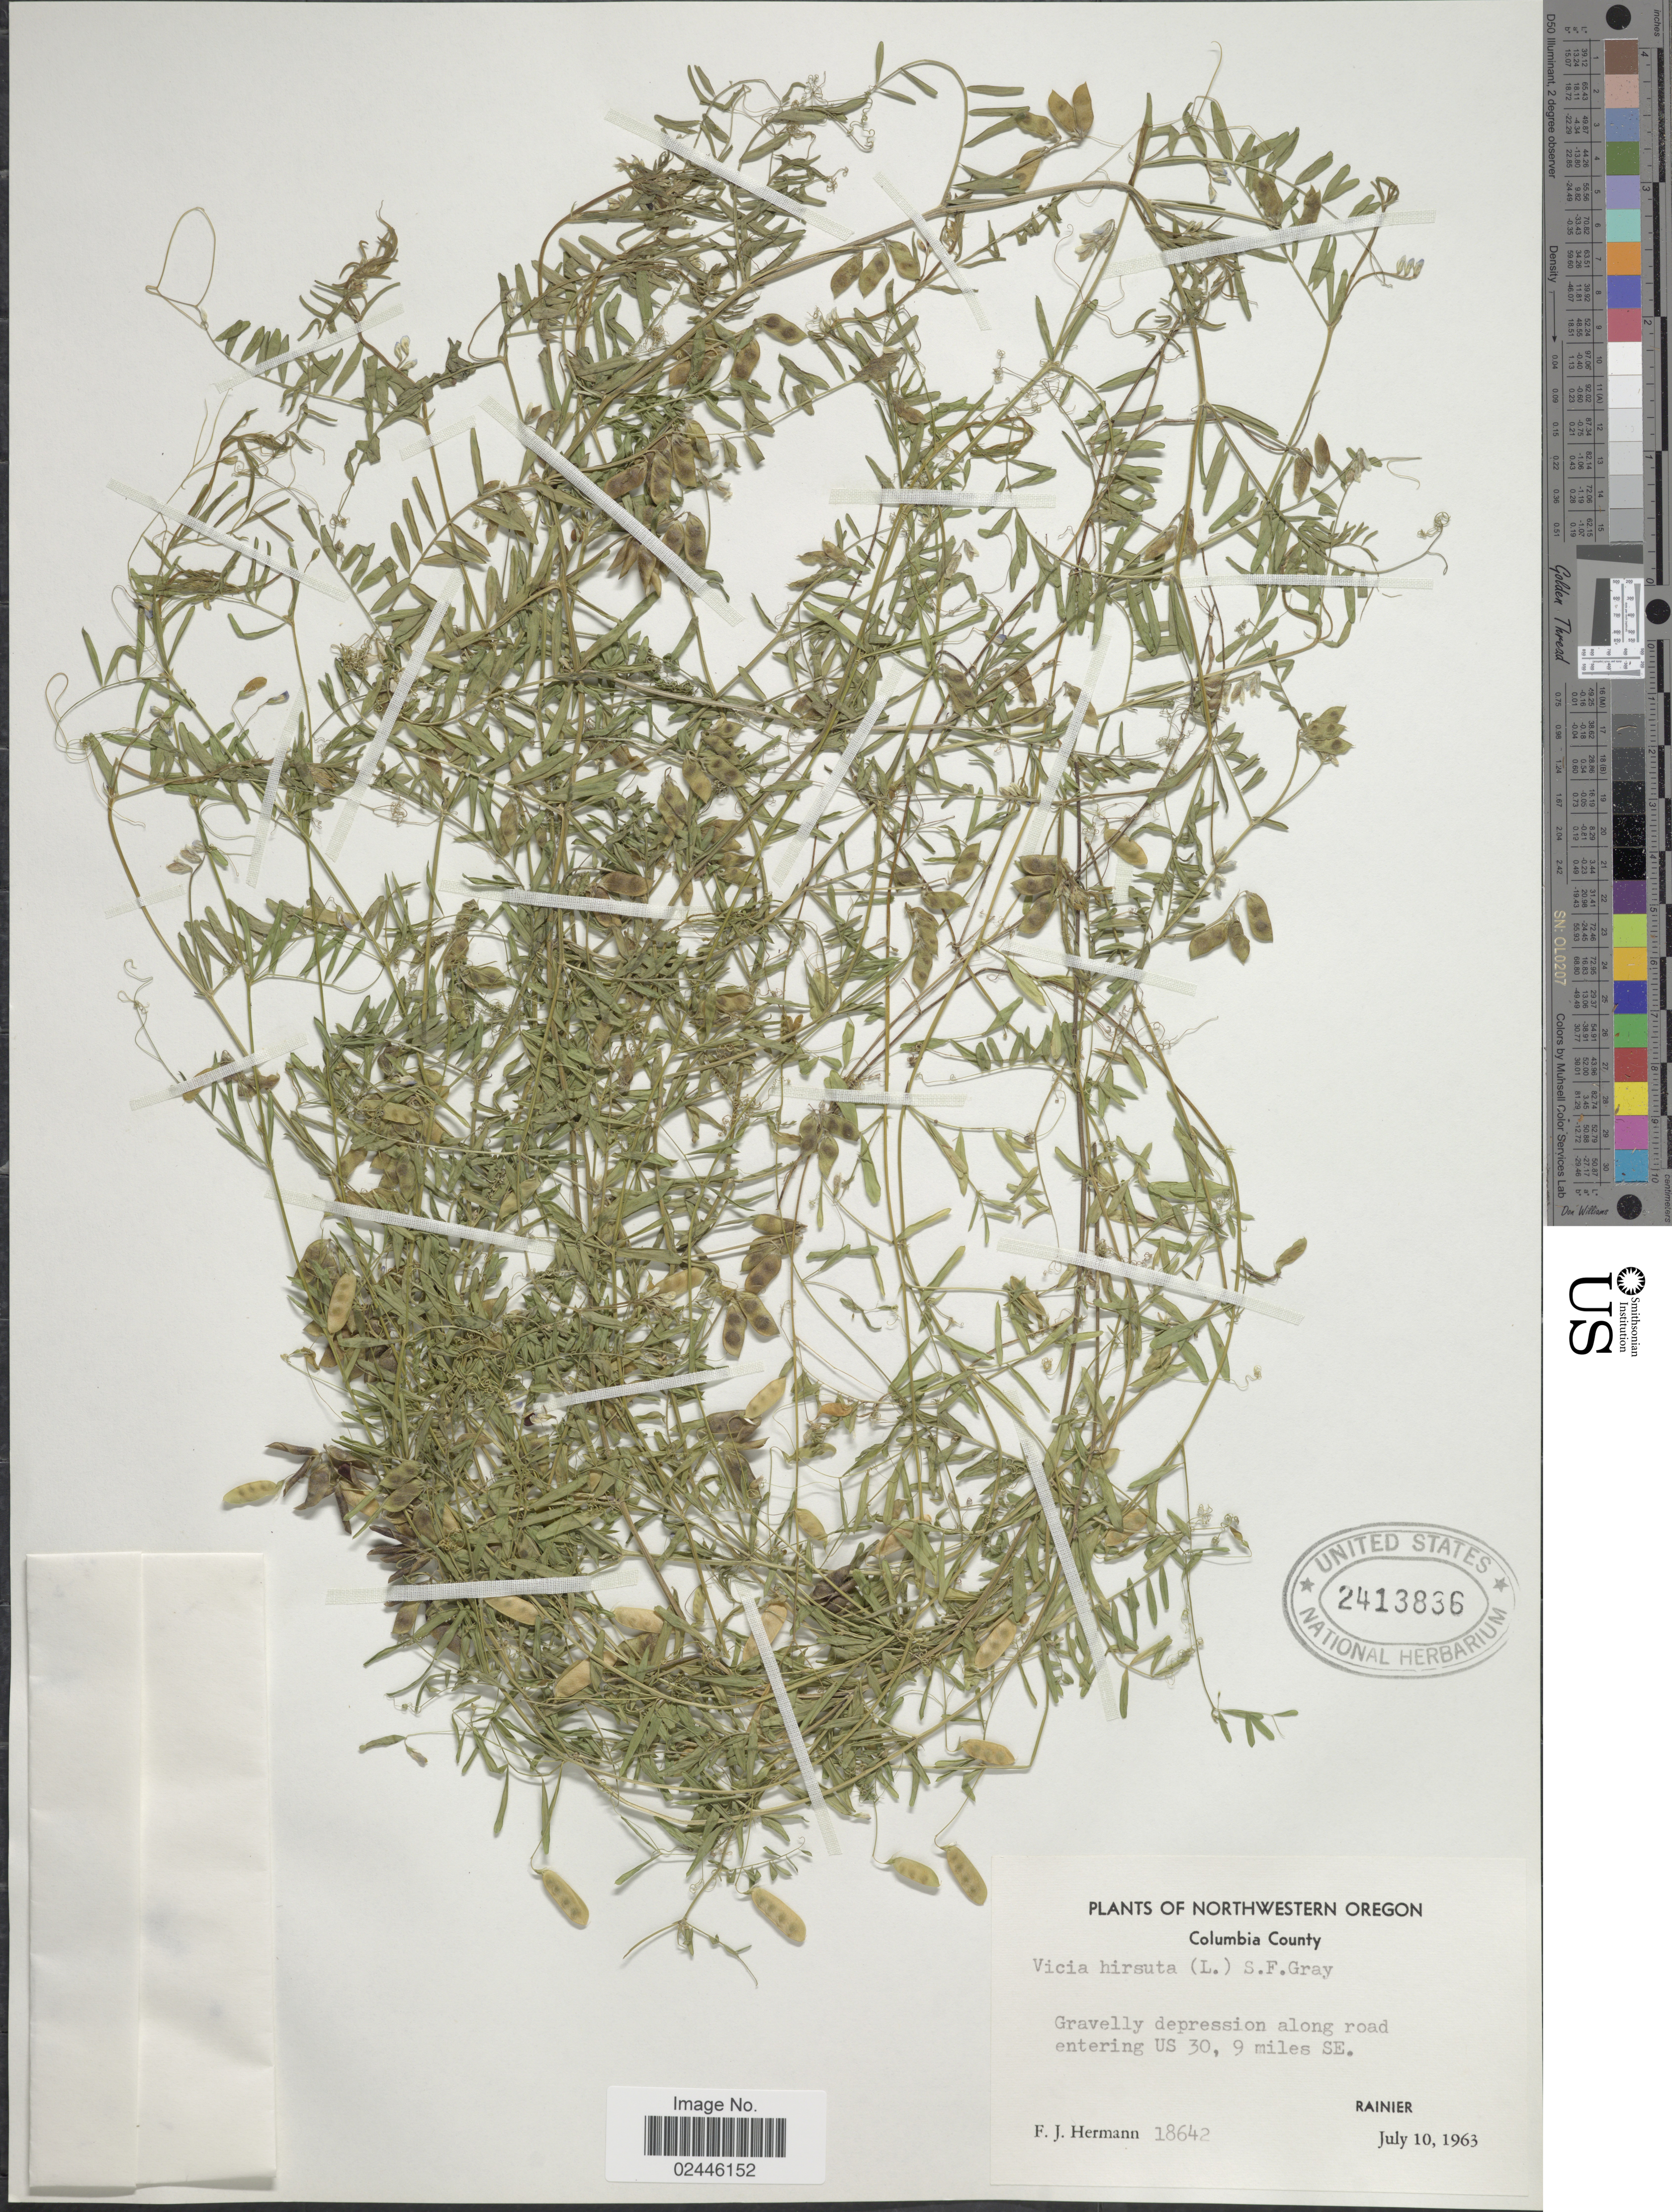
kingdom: Plantae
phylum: Tracheophyta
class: Magnoliopsida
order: Fabales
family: Fabaceae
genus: Vicia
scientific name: Vicia hirsuta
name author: (L.) A. Gray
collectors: F. J. Hermann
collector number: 18642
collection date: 1963-07-10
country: United States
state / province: Oregon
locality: Northwestern Oregon. Columbia County. Along road entering US 30, 9 miles Se. Rainier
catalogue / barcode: US 2413836